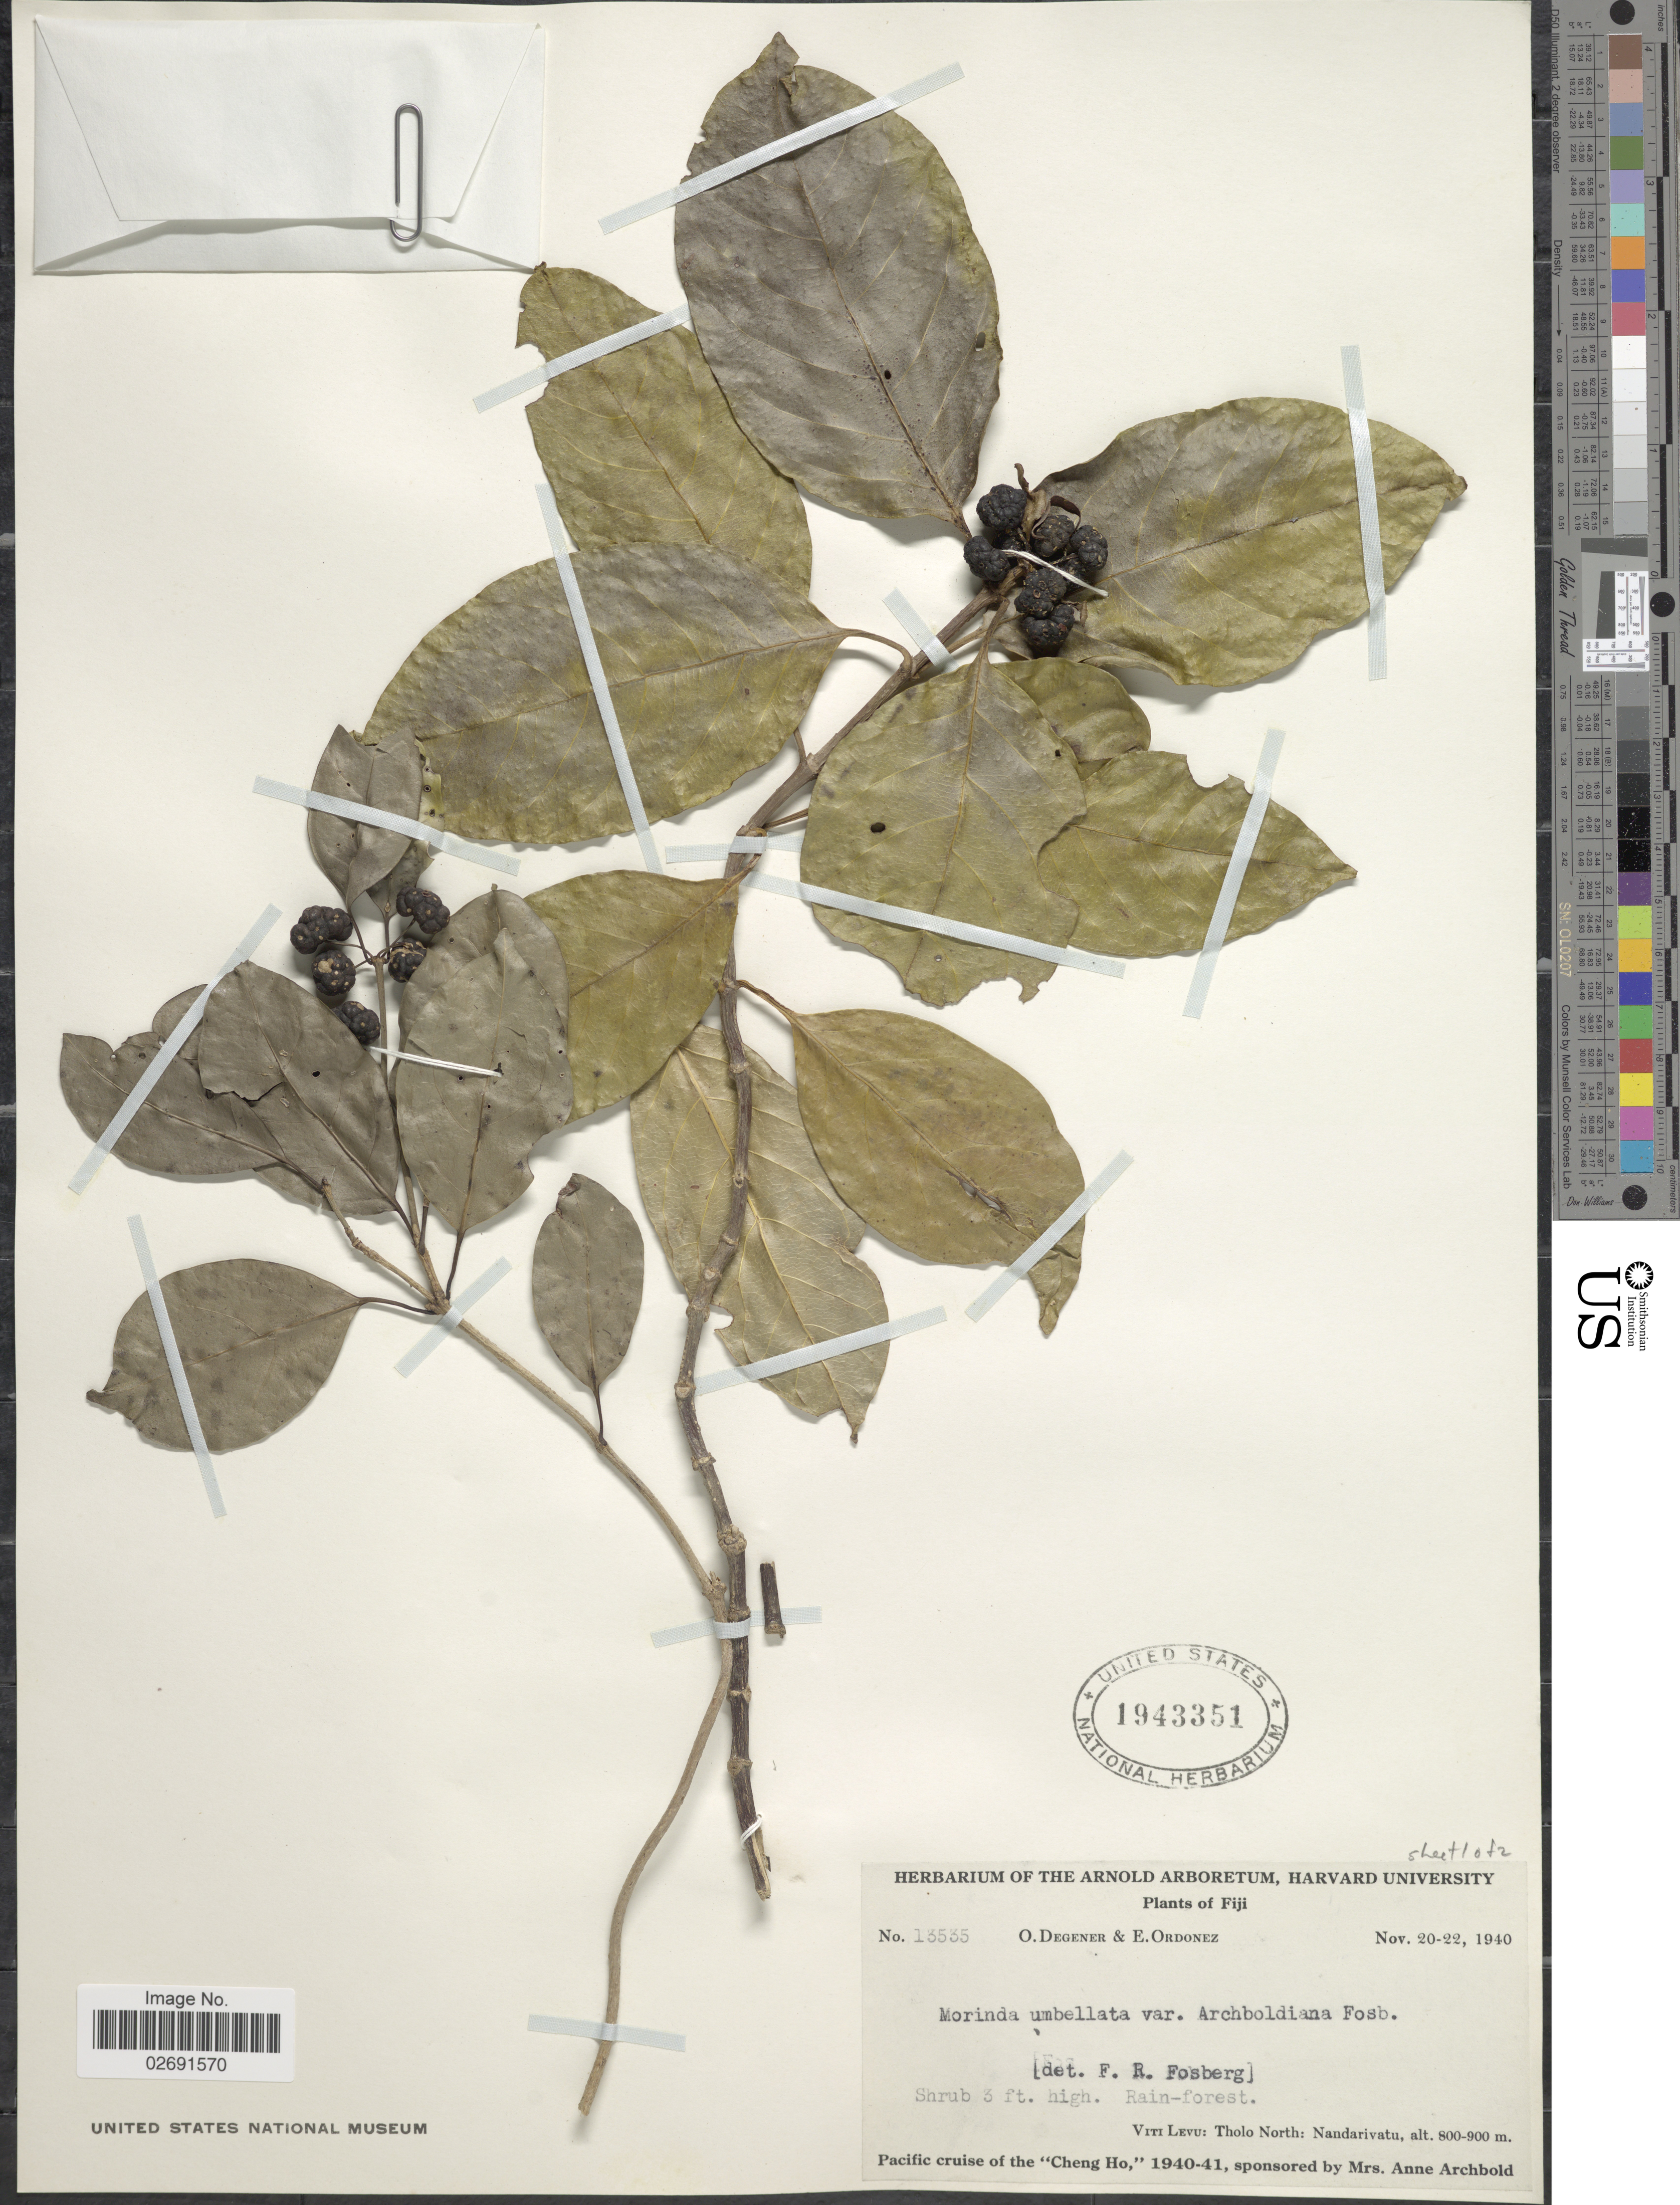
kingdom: Plantae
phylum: Tracheophyta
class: Magnoliopsida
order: Gentianales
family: Rubiaceae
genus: Gynochthodes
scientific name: Gynochthodes bucidifolia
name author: (A. Gray) Razafim. & B. Bremer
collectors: O. Degener & E. Ordonez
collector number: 13535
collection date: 1940-11-20/1940-11-22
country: Fiji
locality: Viti Levu: Tholo North: Nandarivatu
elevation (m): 800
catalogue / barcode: US 1943351